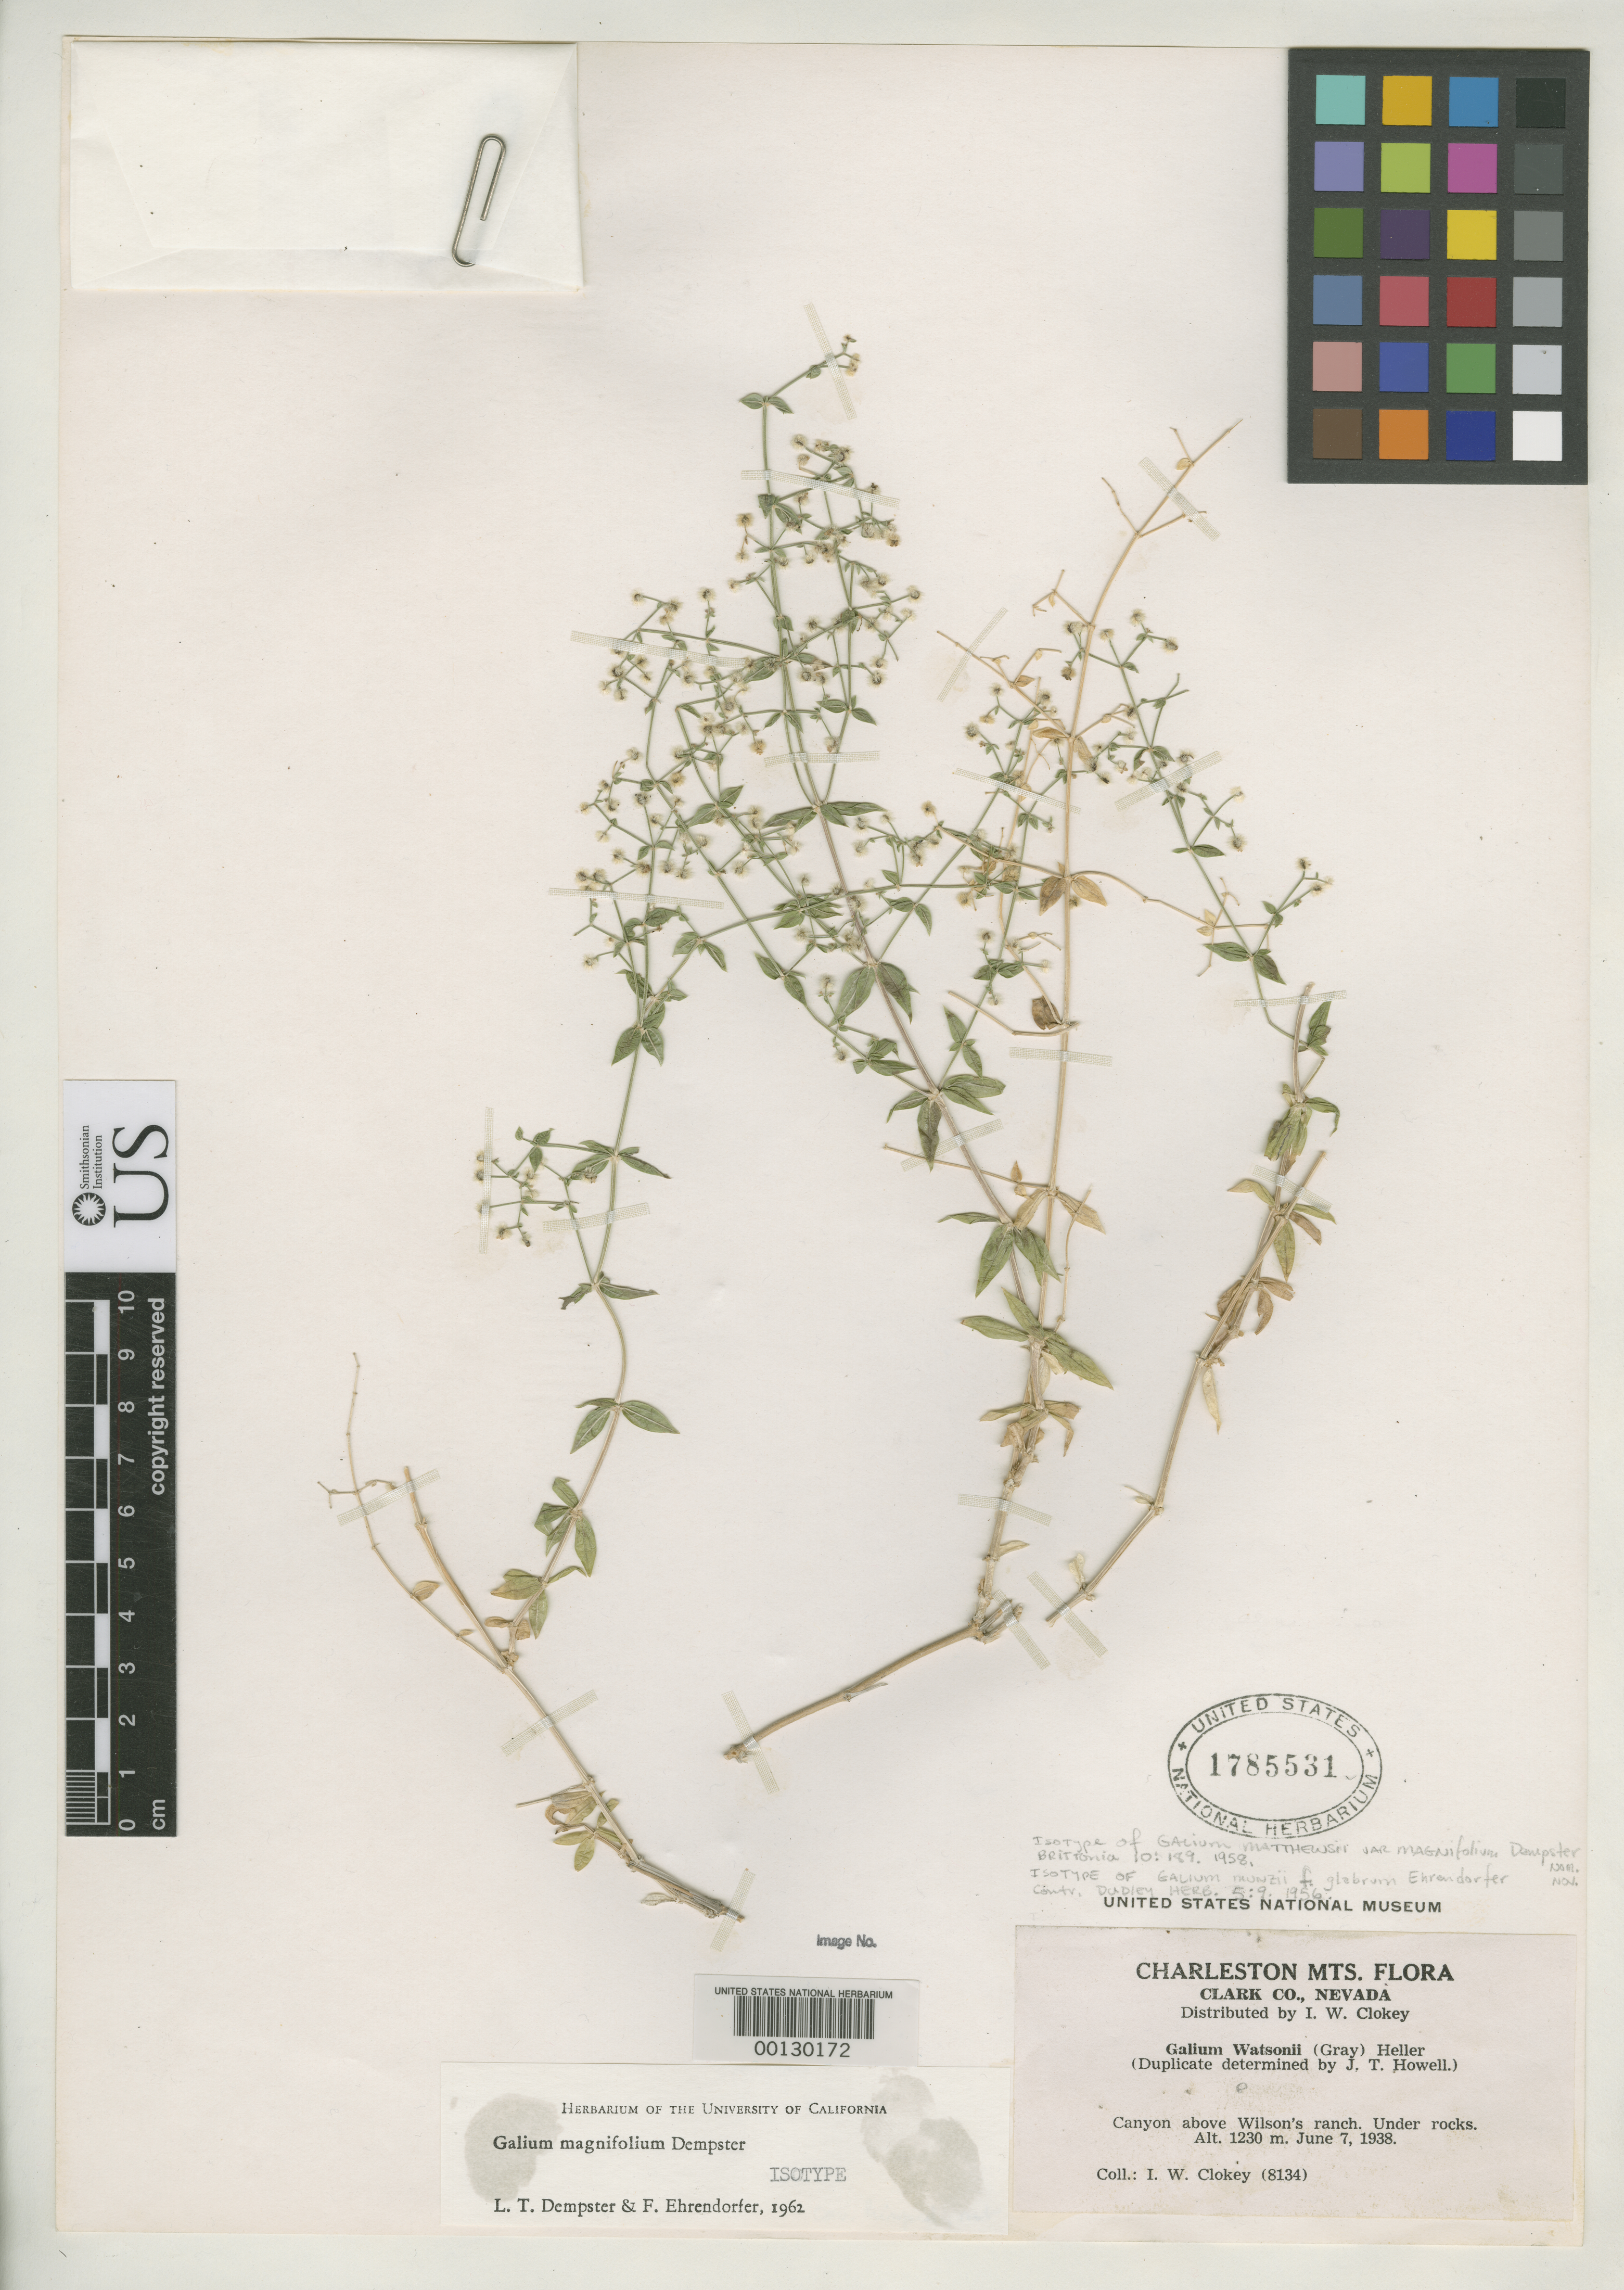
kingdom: Plantae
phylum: Tracheophyta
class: Magnoliopsida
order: Gentianales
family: Rubiaceae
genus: Galium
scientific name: Galium munzii f. glabrum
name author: Ehrend.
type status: Isotype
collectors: I. W. Clokey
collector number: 8134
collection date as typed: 07 Jun 1938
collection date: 1938-06-07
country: United States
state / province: Nevada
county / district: Clark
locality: Charleston Mountains.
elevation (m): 1230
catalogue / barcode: US 1785531-2